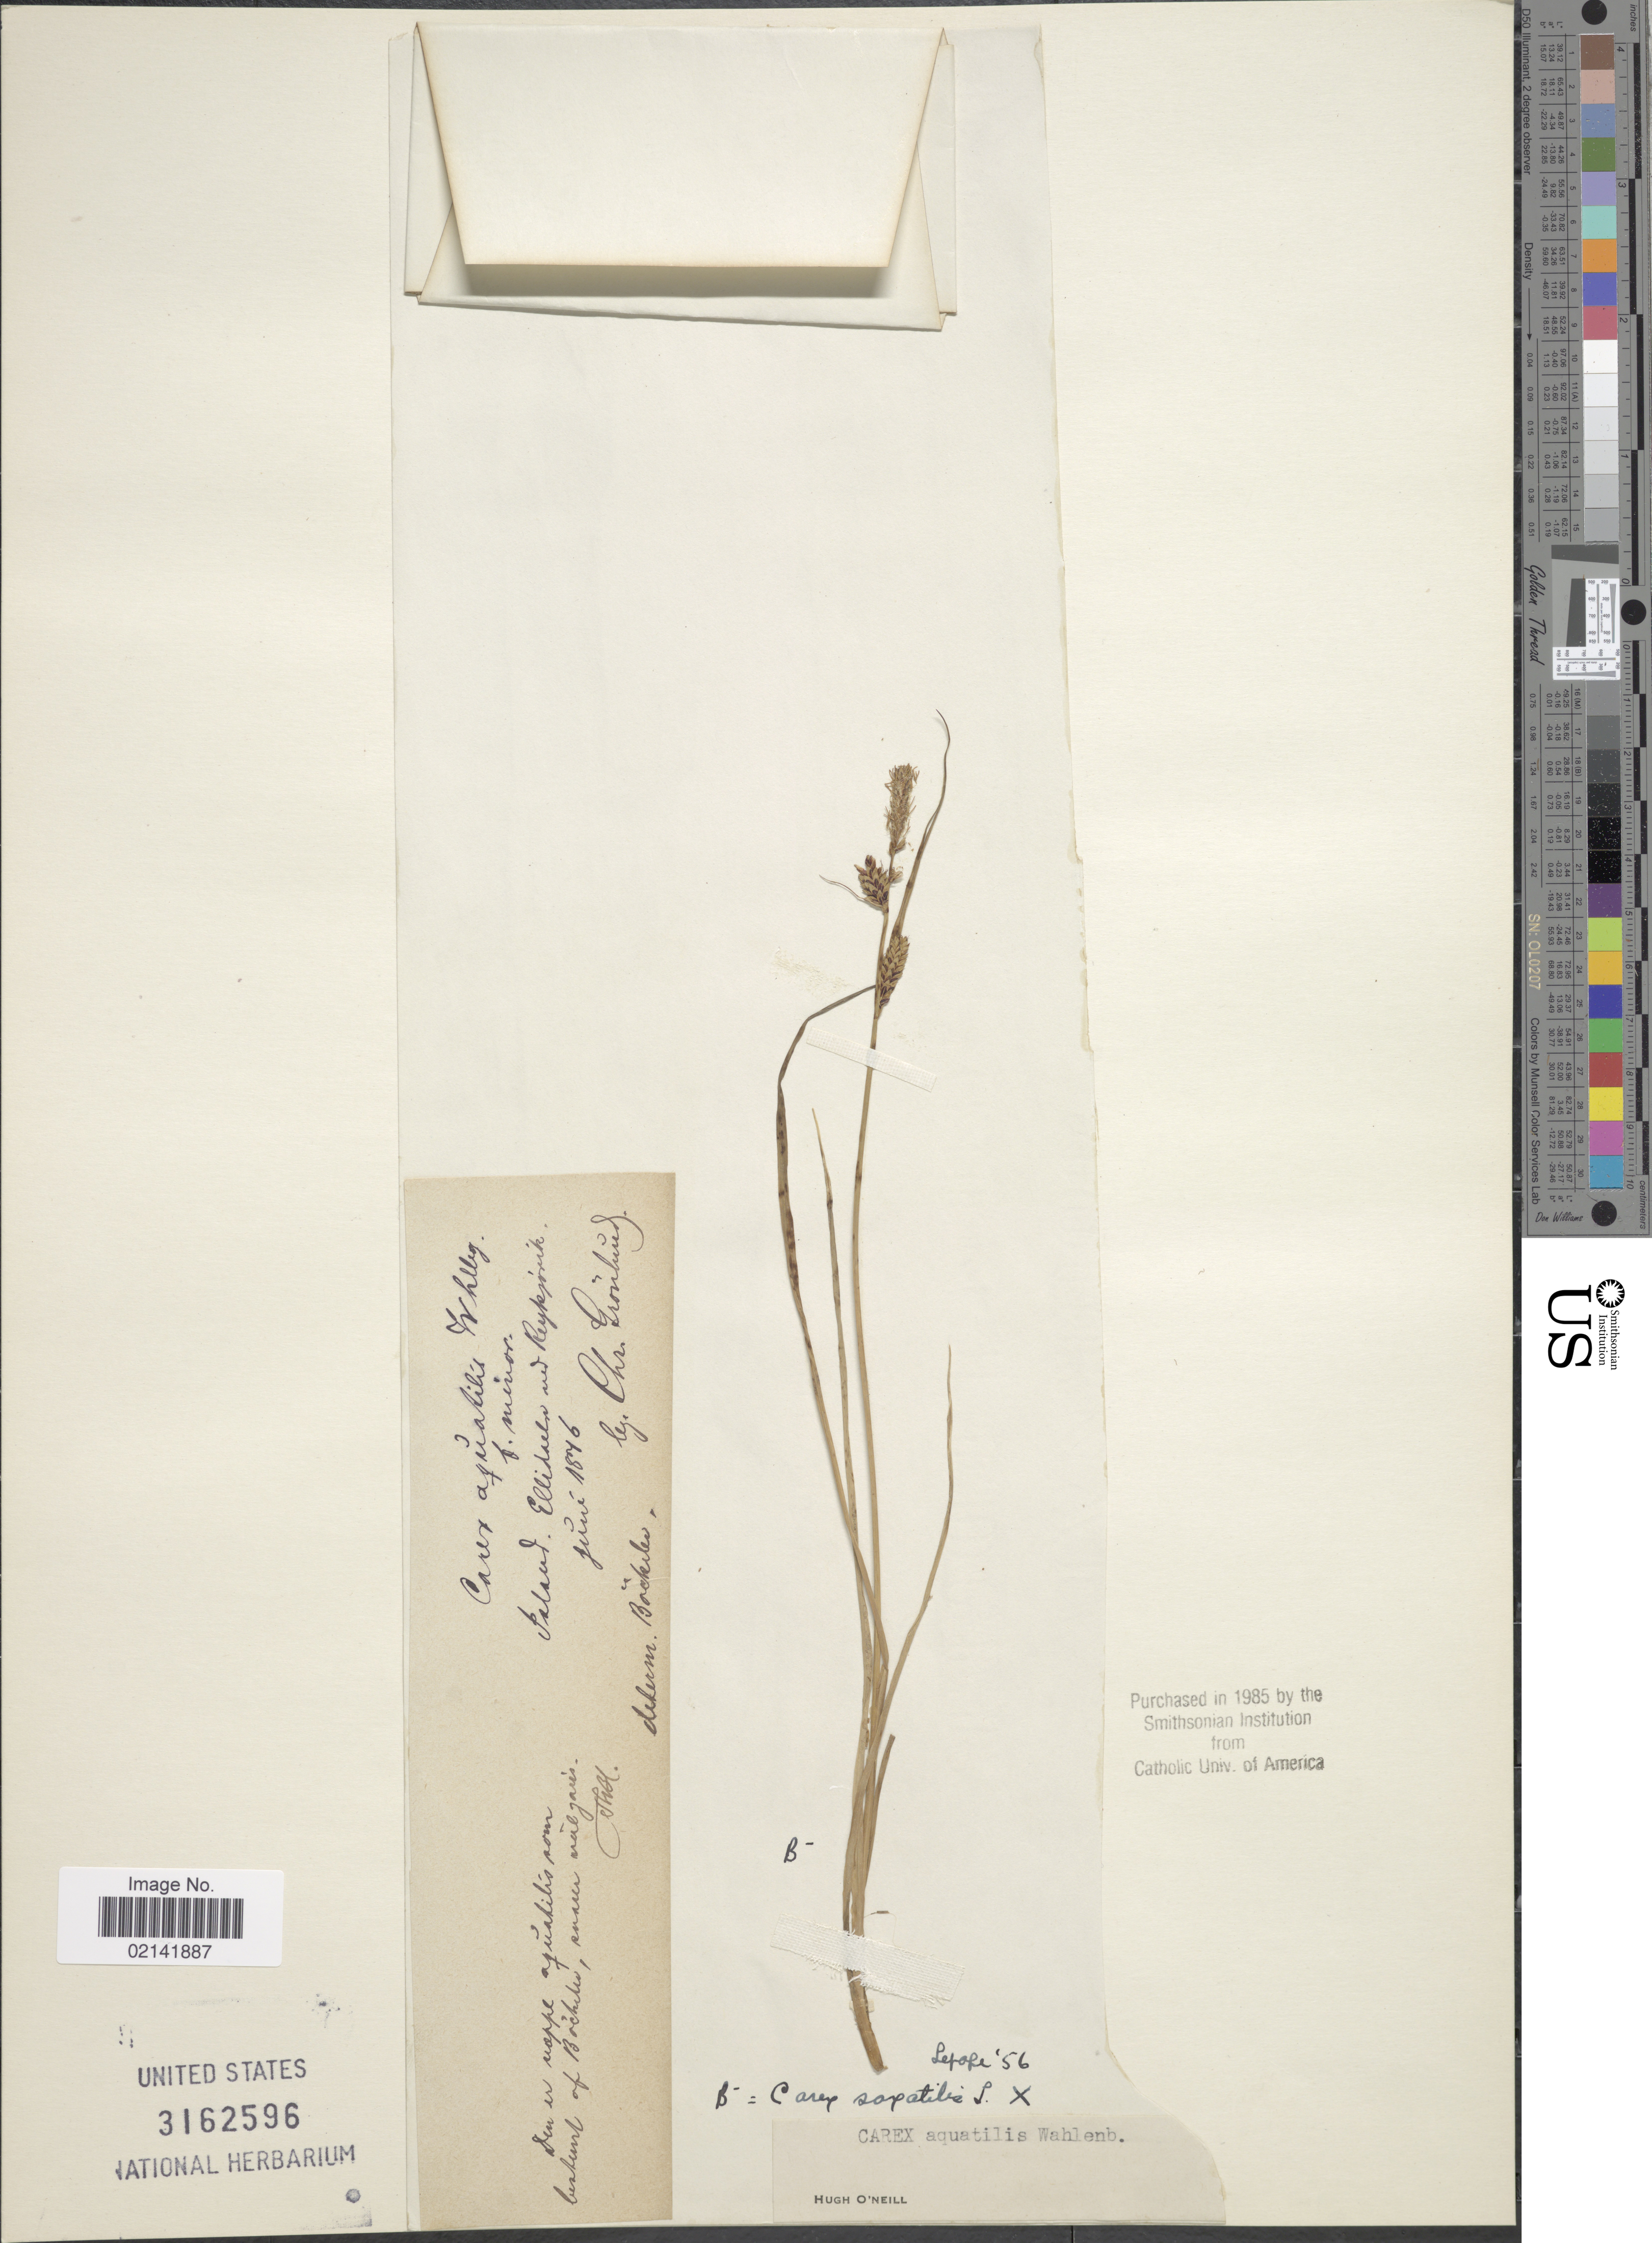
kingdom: Plantae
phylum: Tracheophyta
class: Liliopsida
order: Poales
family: Cyperaceae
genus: Carex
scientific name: Carex aquatilis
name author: Wahlenb.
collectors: C. Gronlund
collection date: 1876-06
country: Iceland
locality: Ellidaeln [interpreted] und Reykjavík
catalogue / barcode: US 3162596